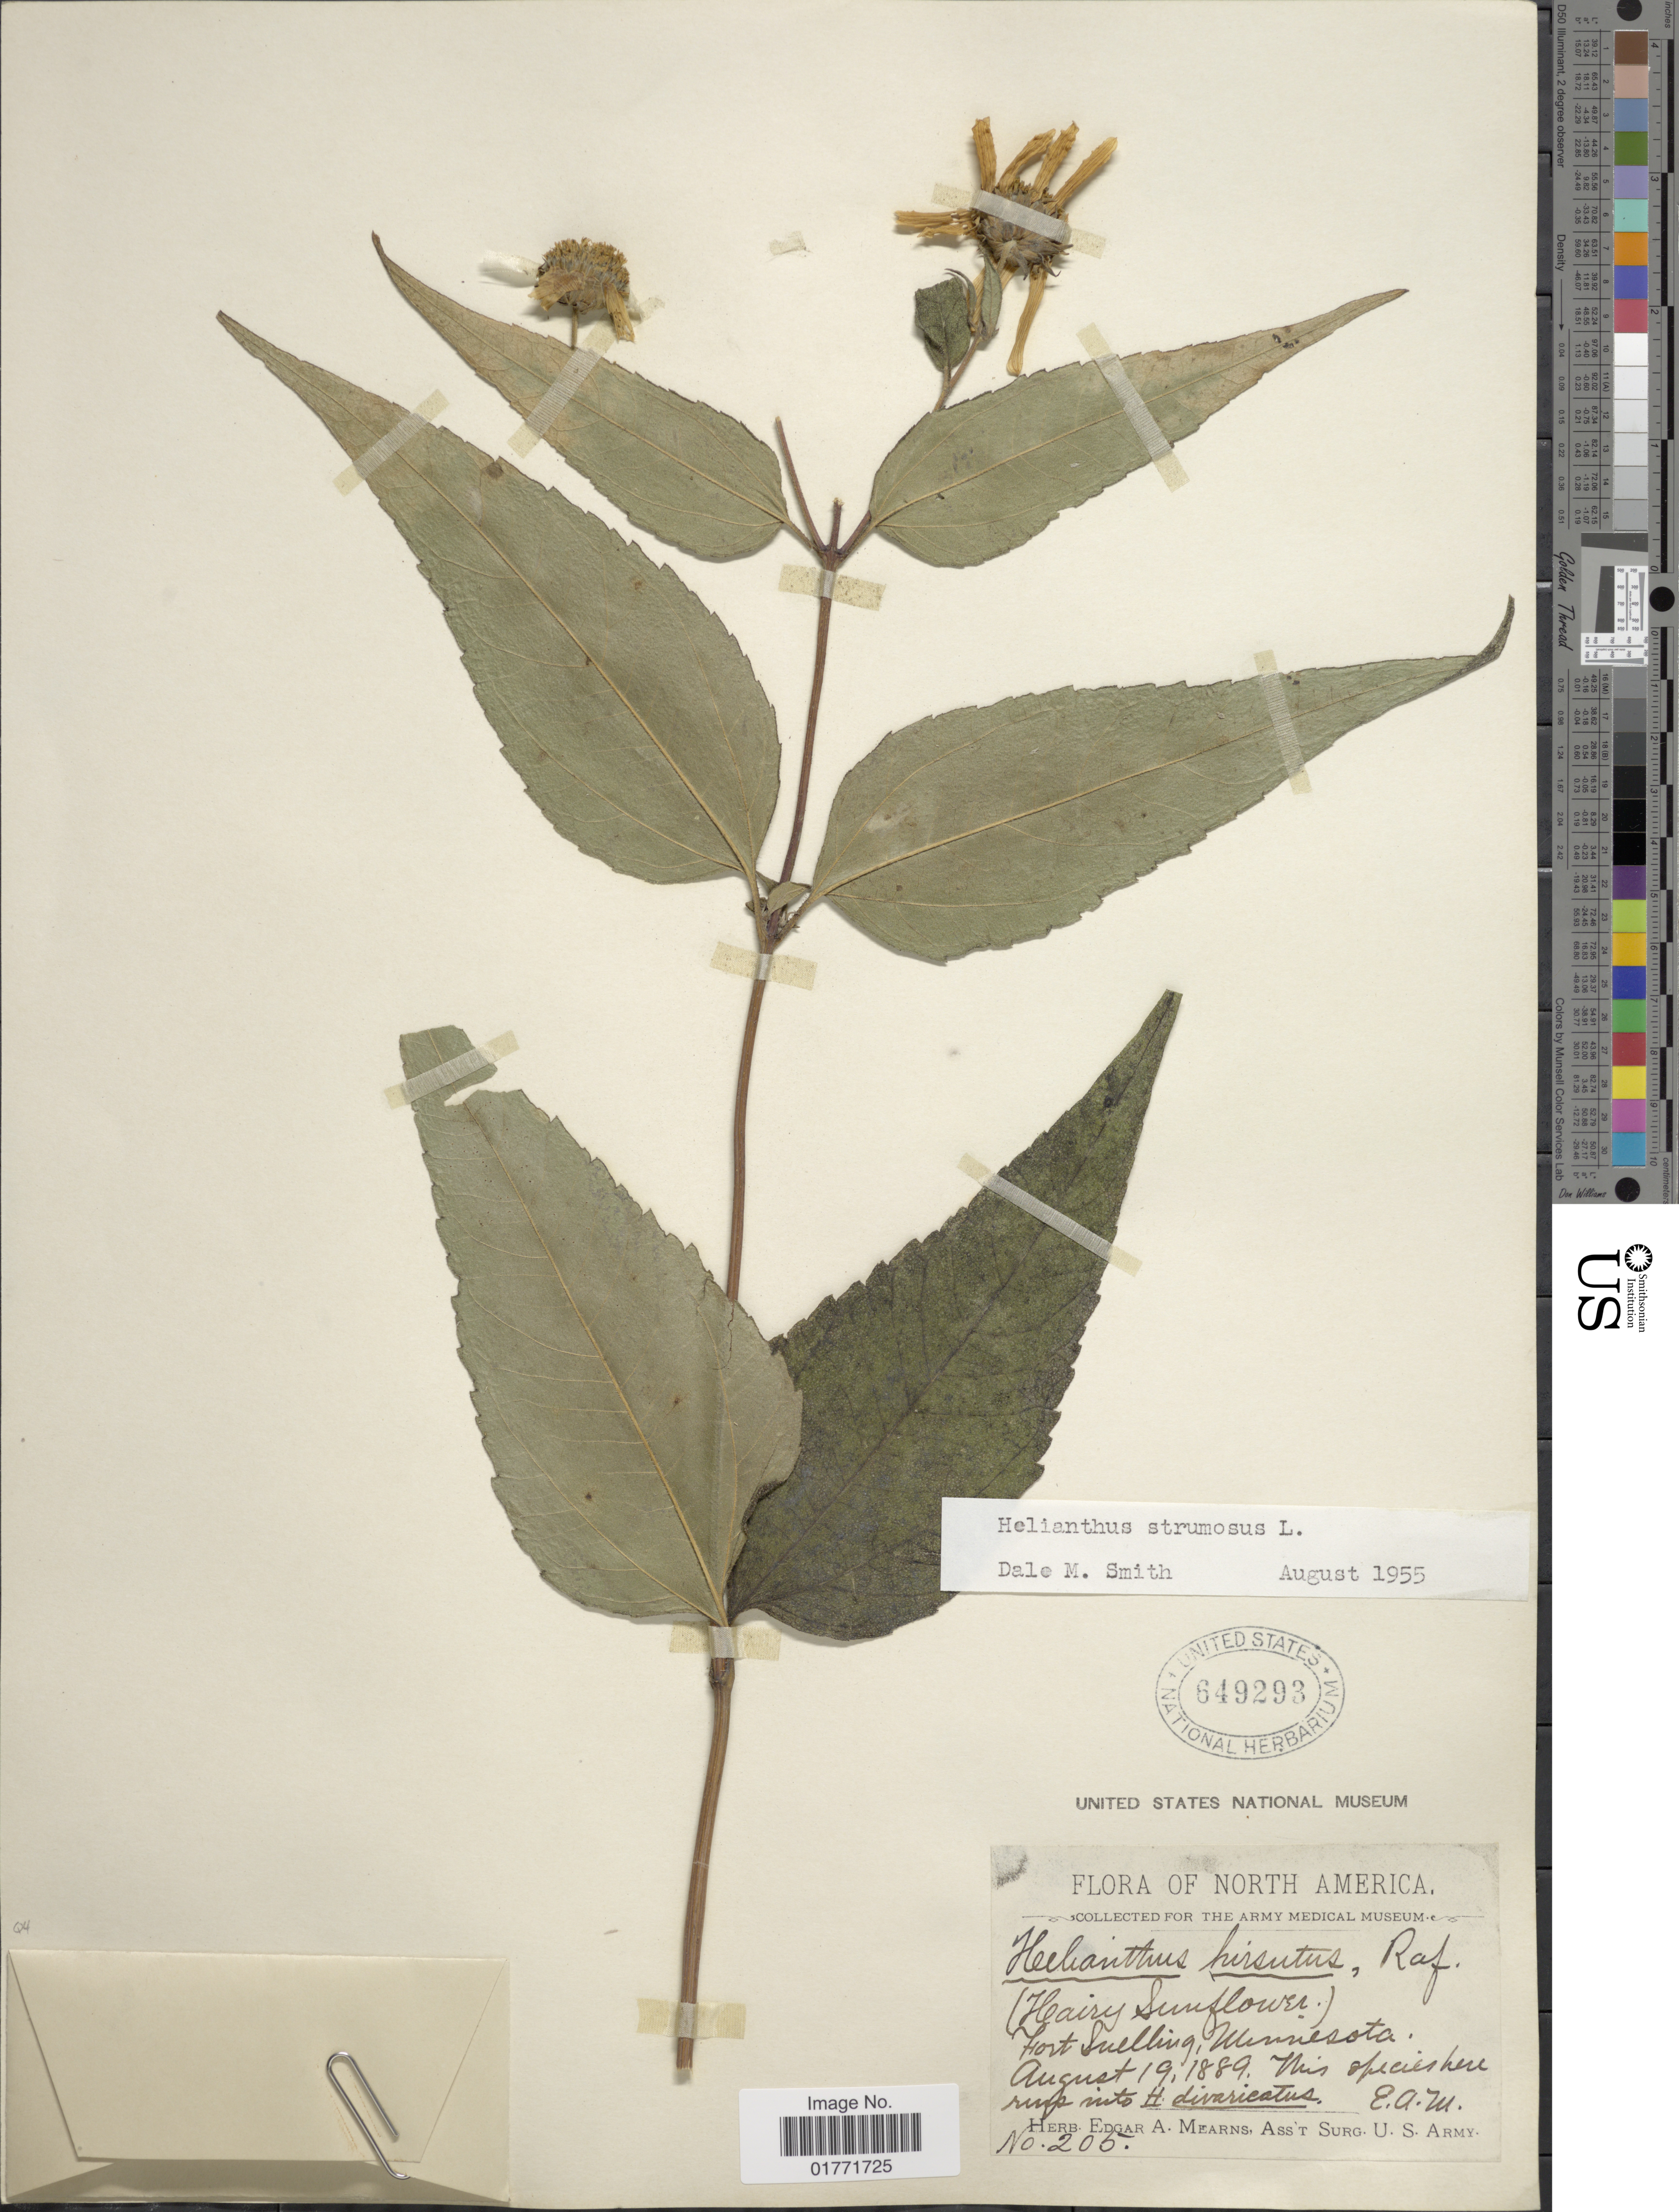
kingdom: Plantae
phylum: Tracheophyta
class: Magnoliopsida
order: Asterales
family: Asteraceae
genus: Helianthus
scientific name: Helianthus strumosus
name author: L.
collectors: E. A. Mearns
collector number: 205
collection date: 1889-08-19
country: United States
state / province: Minnesota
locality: Fort Snelling, Minnesota.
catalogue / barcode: US 649293